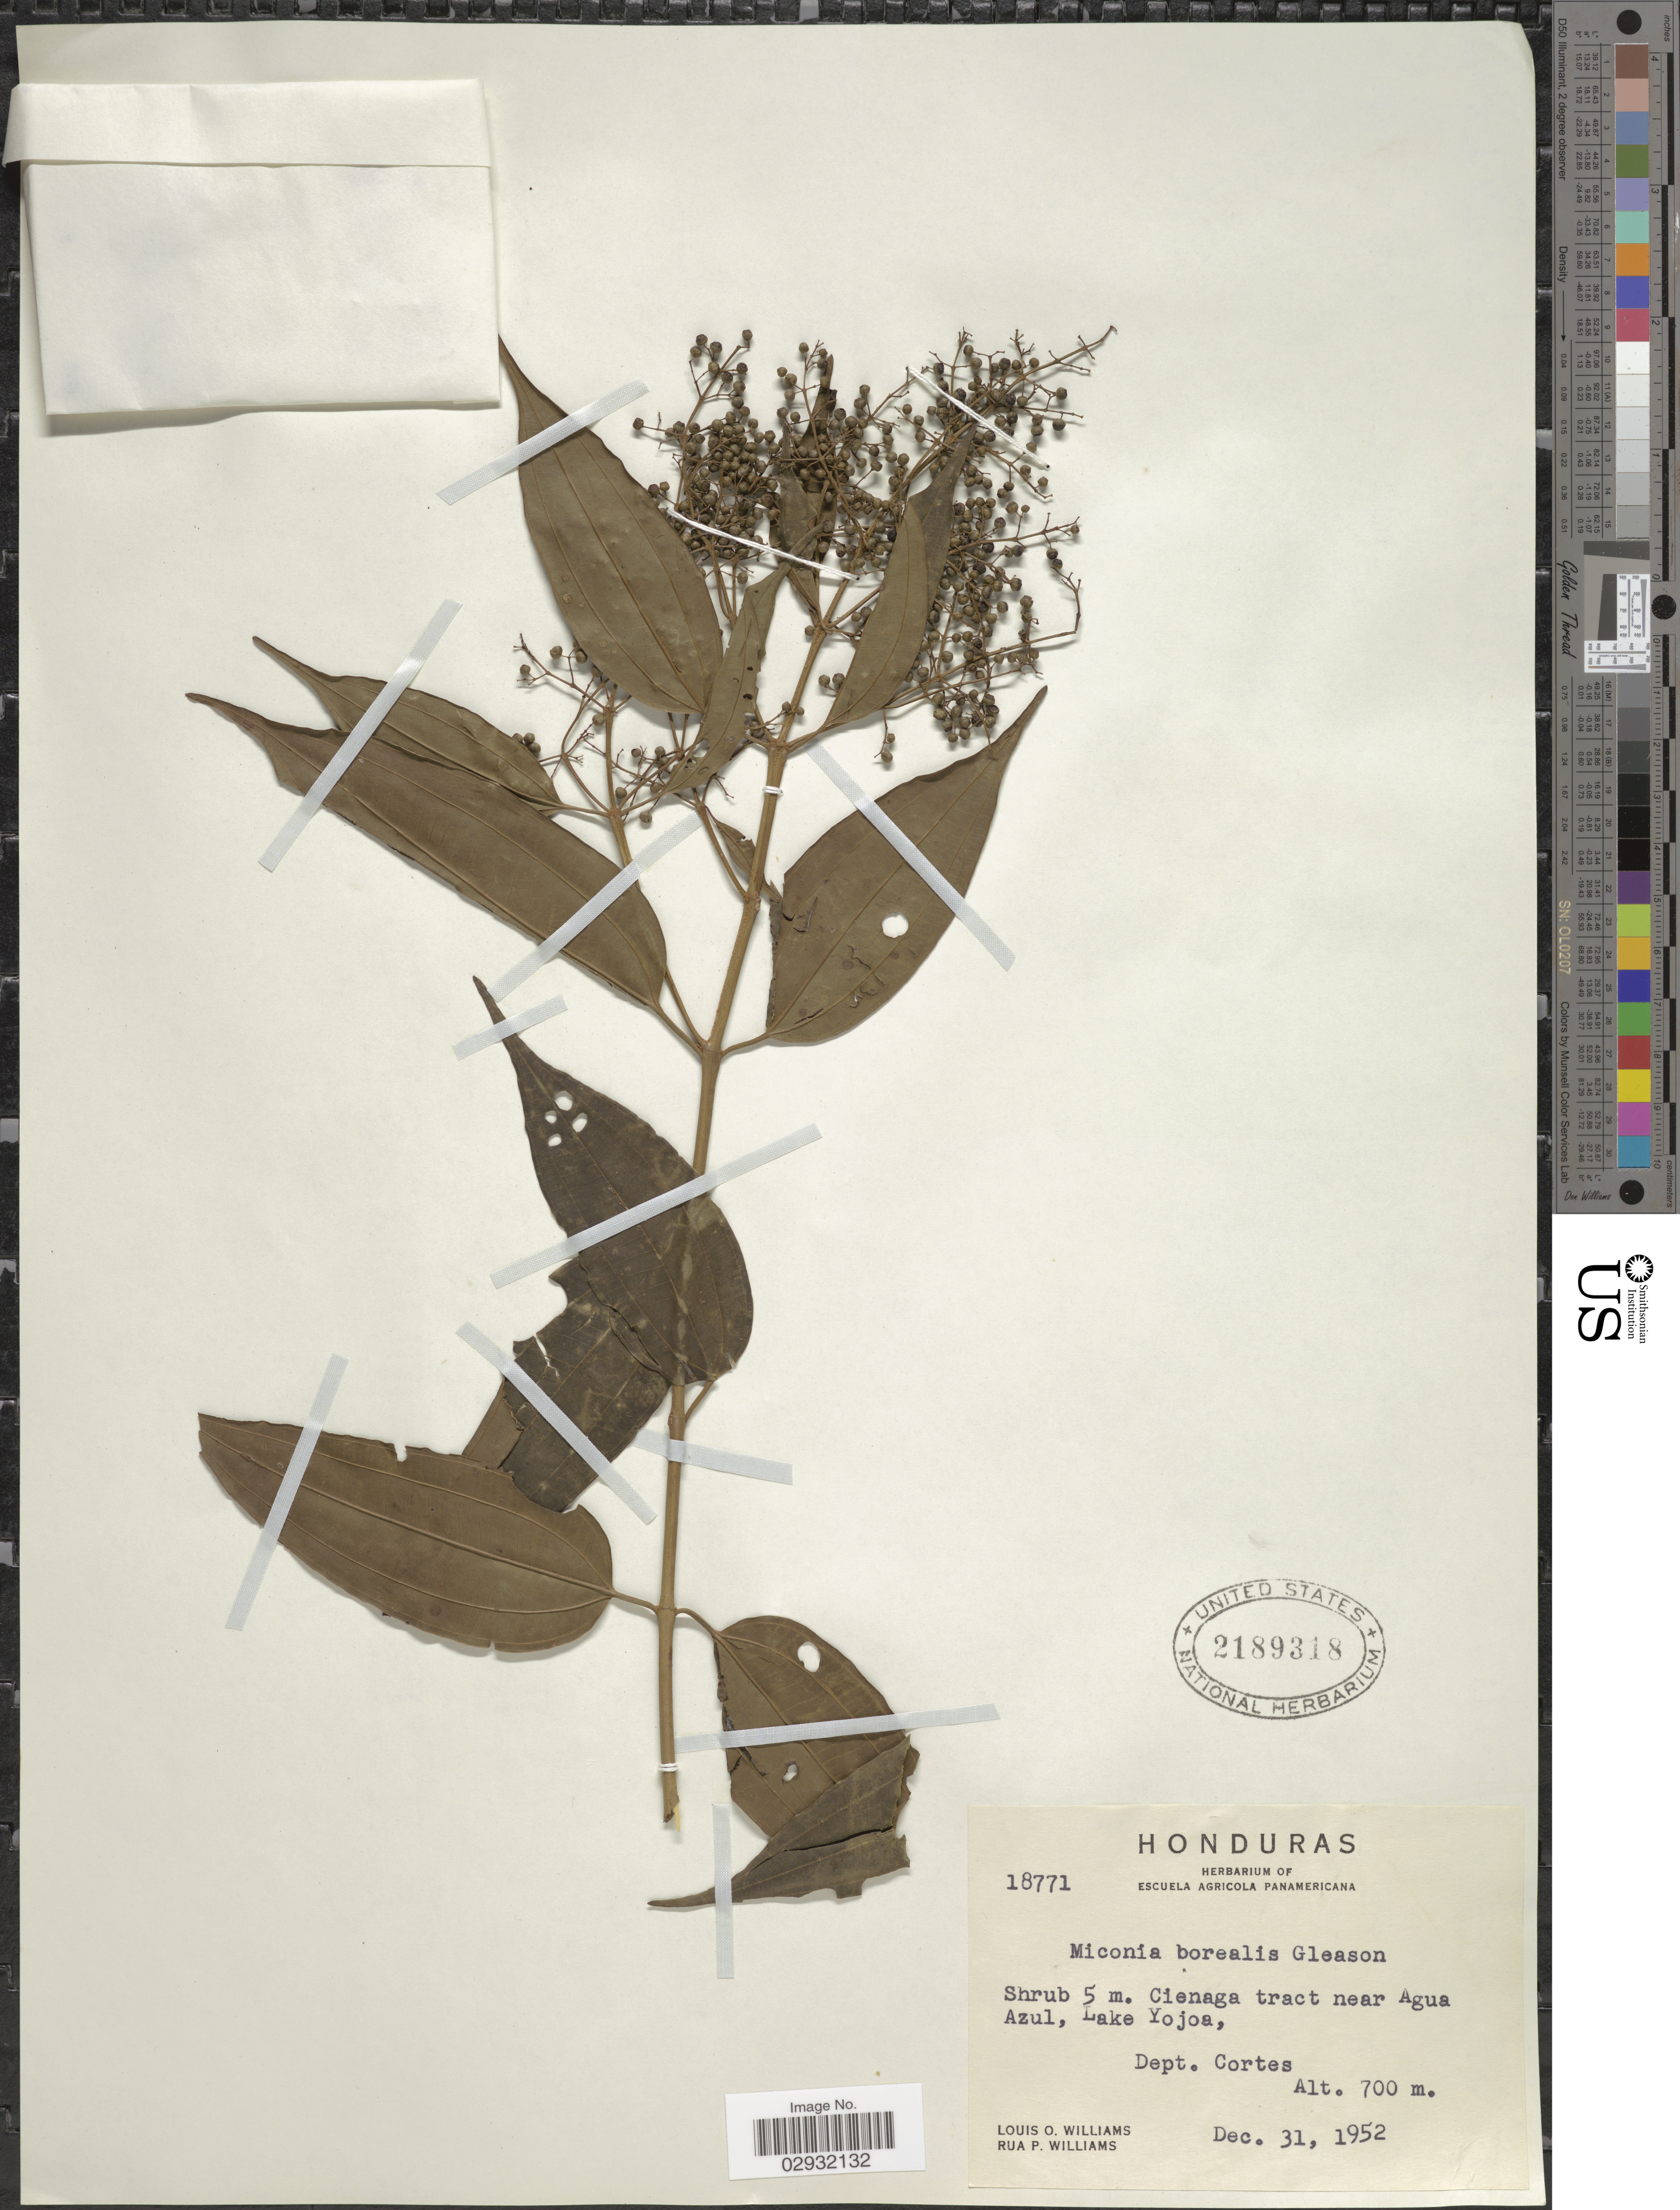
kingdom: Plantae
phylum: Tracheophyta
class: Magnoliopsida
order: Myrtales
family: Melastomataceae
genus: Miconia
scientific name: Miconia borealis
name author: Gleason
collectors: L. O. Williams & R. P. Williams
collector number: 18771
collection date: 1952-12-31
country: Honduras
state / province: Cortés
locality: Cienaga tract near Agua Azul, Lake Yojoa, Dept. Cortes.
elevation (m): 700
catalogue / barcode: US 2189318